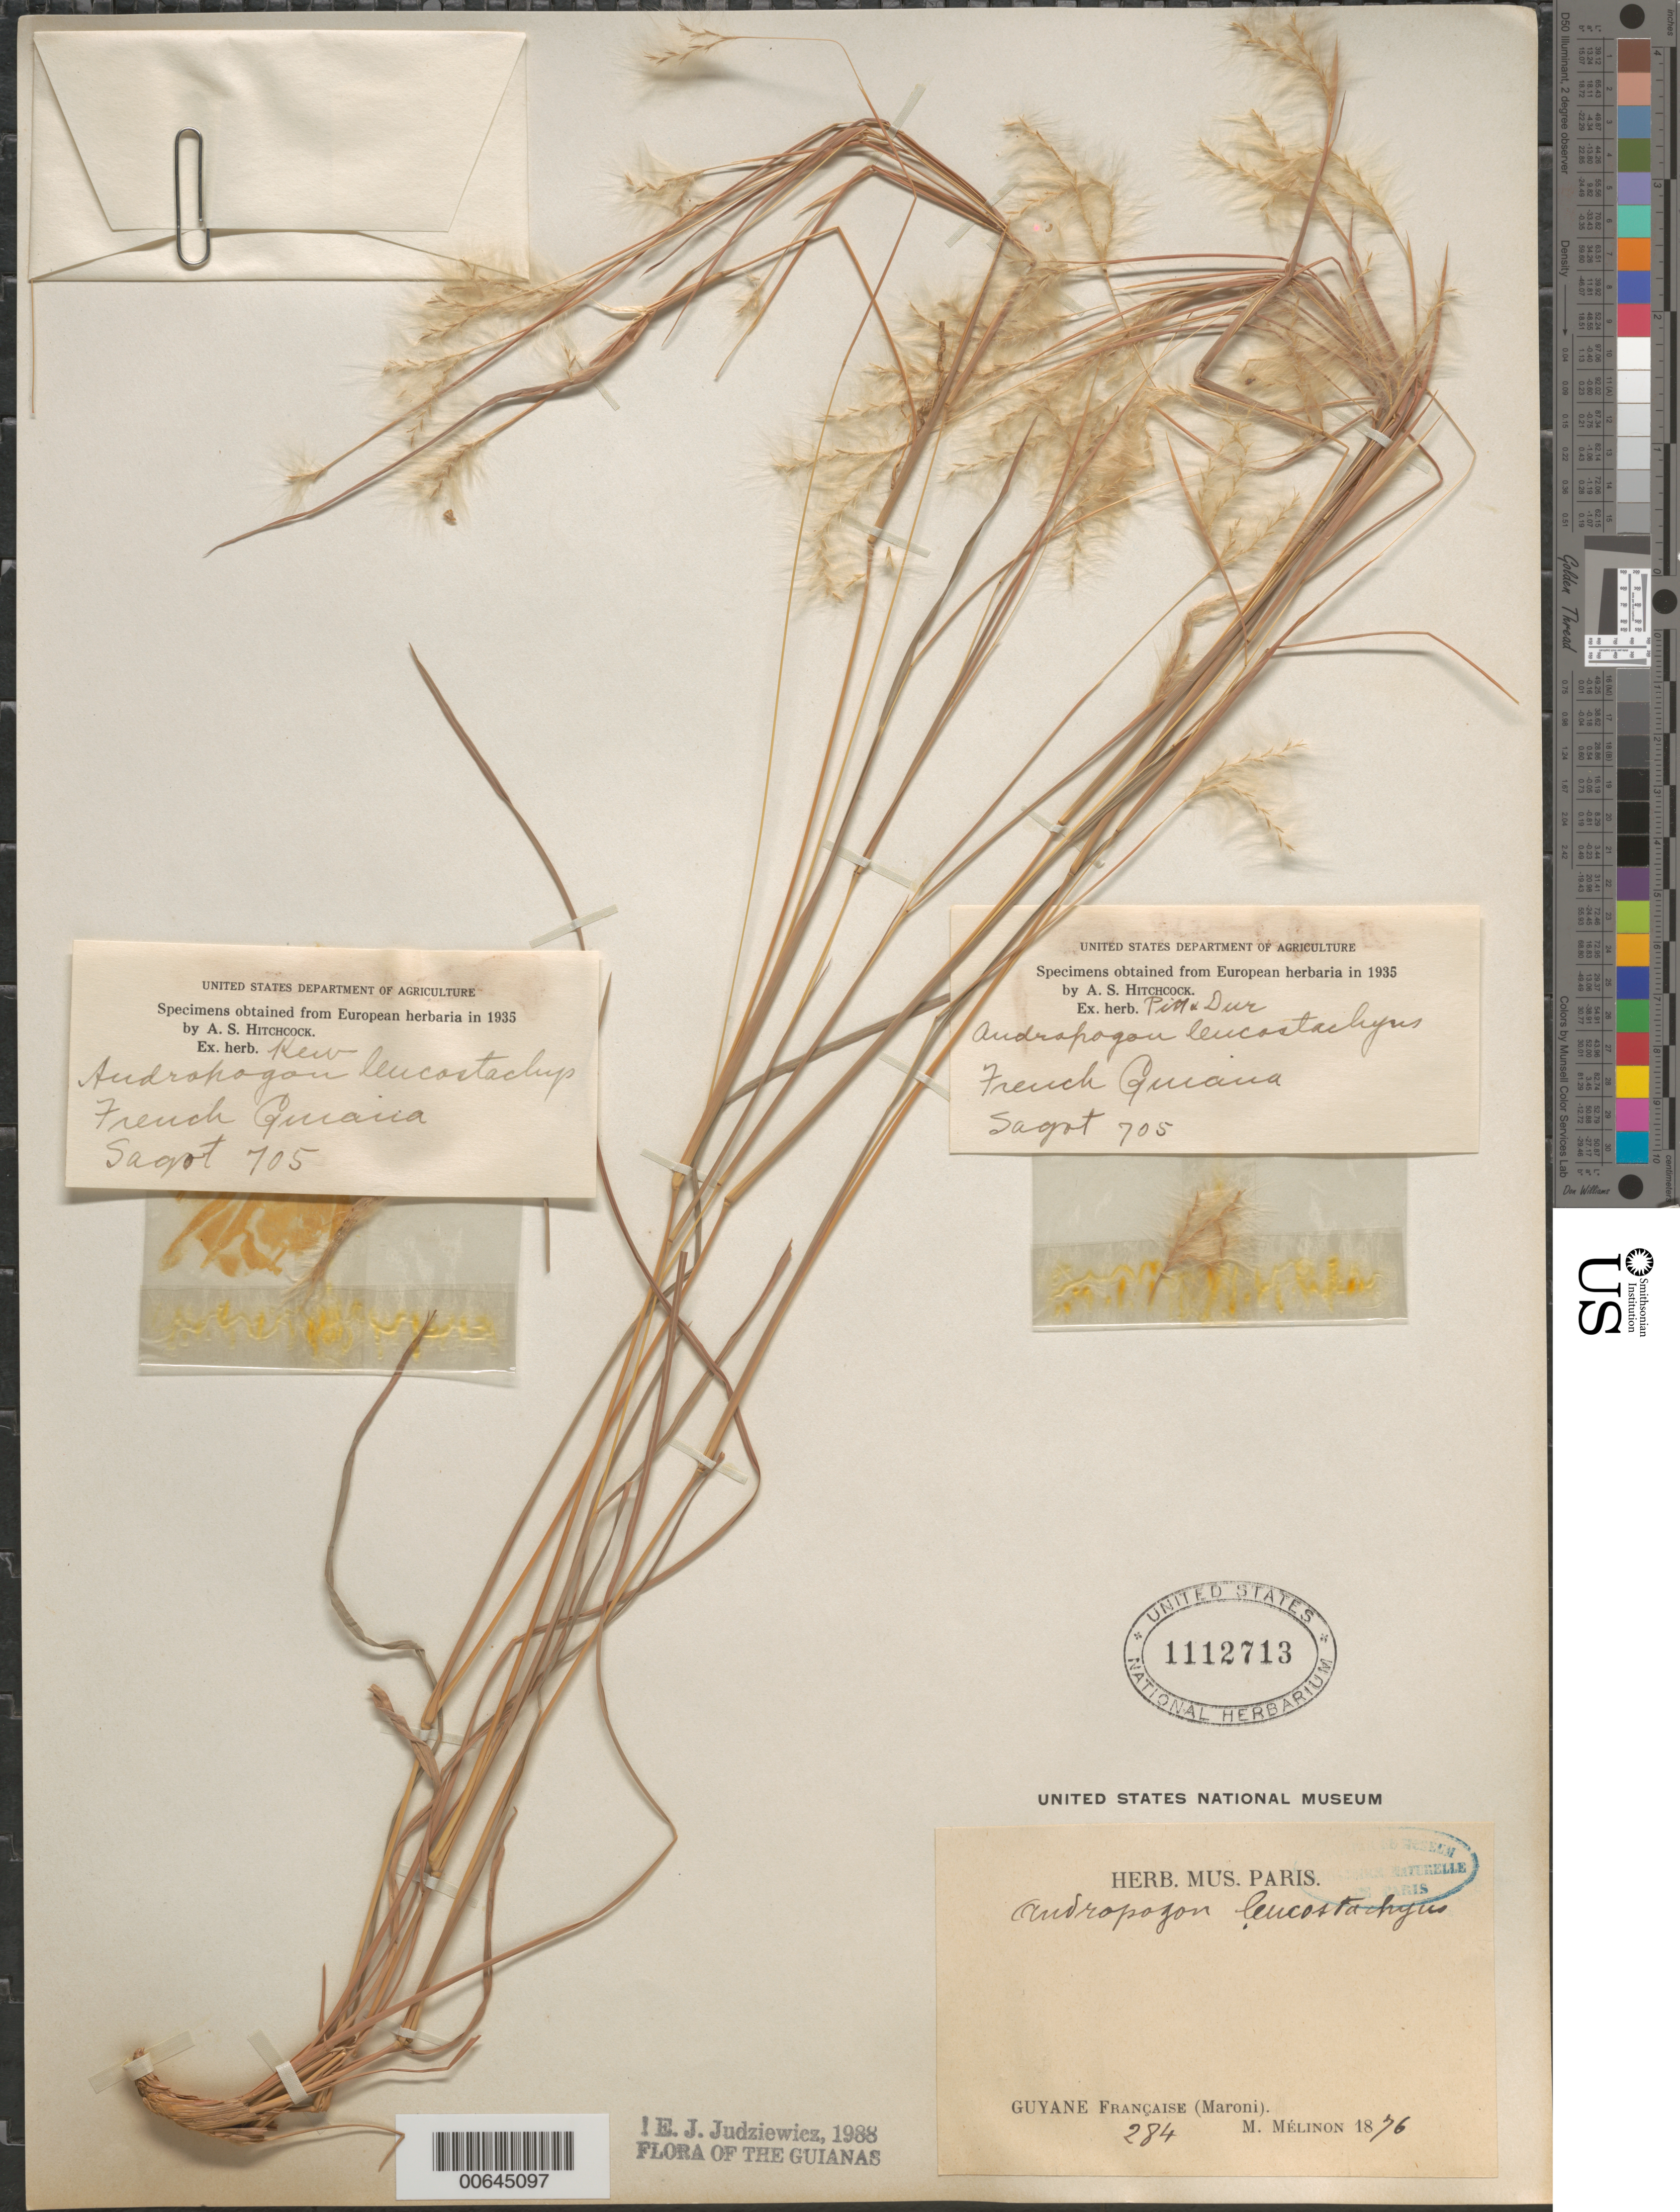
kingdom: Plantae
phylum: Tracheophyta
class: Liliopsida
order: Poales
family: Poaceae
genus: Andropogon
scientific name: Andropogon leucostachyus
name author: Kunth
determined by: Judziewicz, E. J.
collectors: P. A. Sagot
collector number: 284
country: French Guiana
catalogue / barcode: US 1112713